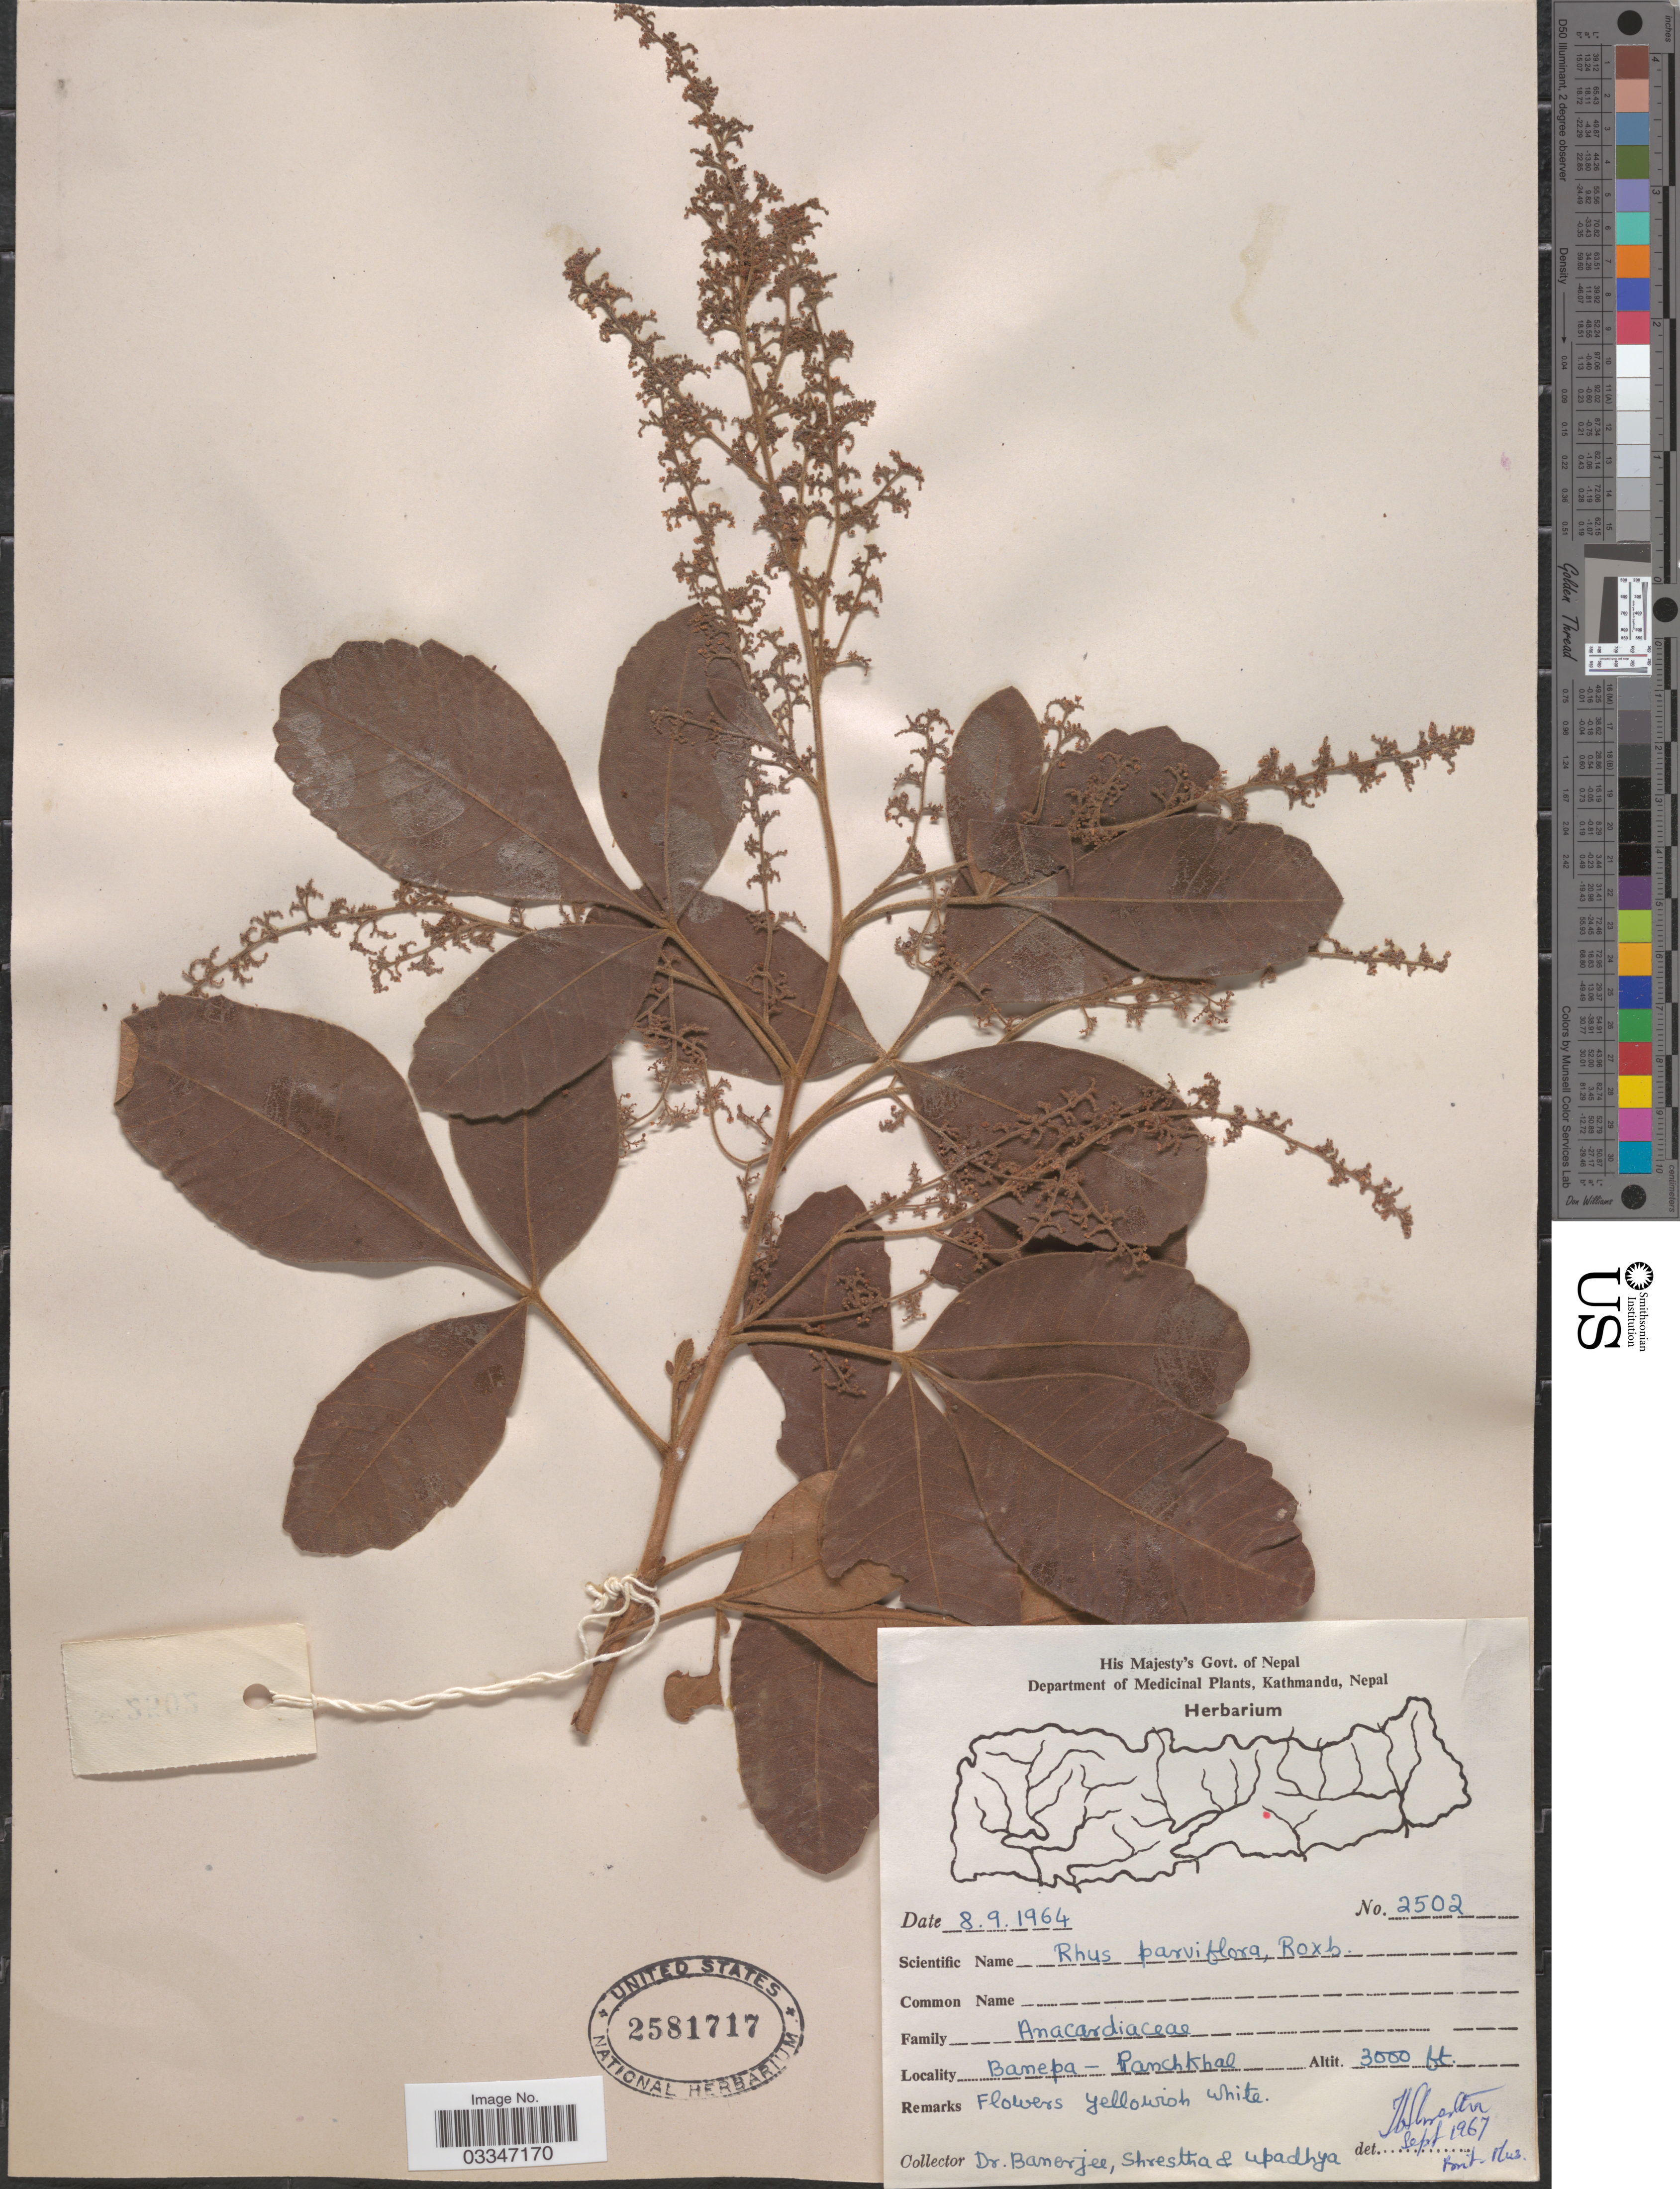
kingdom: Plantae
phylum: Tracheophyta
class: Magnoliopsida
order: Sapindales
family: Anacardiaceae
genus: Rhus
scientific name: Rhus parviflora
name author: Roxb.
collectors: -. Banerjee, -. Shrestha & Upadhya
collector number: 2502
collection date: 1964-09-08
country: Nepal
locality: Banepa - Panchkhal.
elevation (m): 914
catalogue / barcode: US 2581717